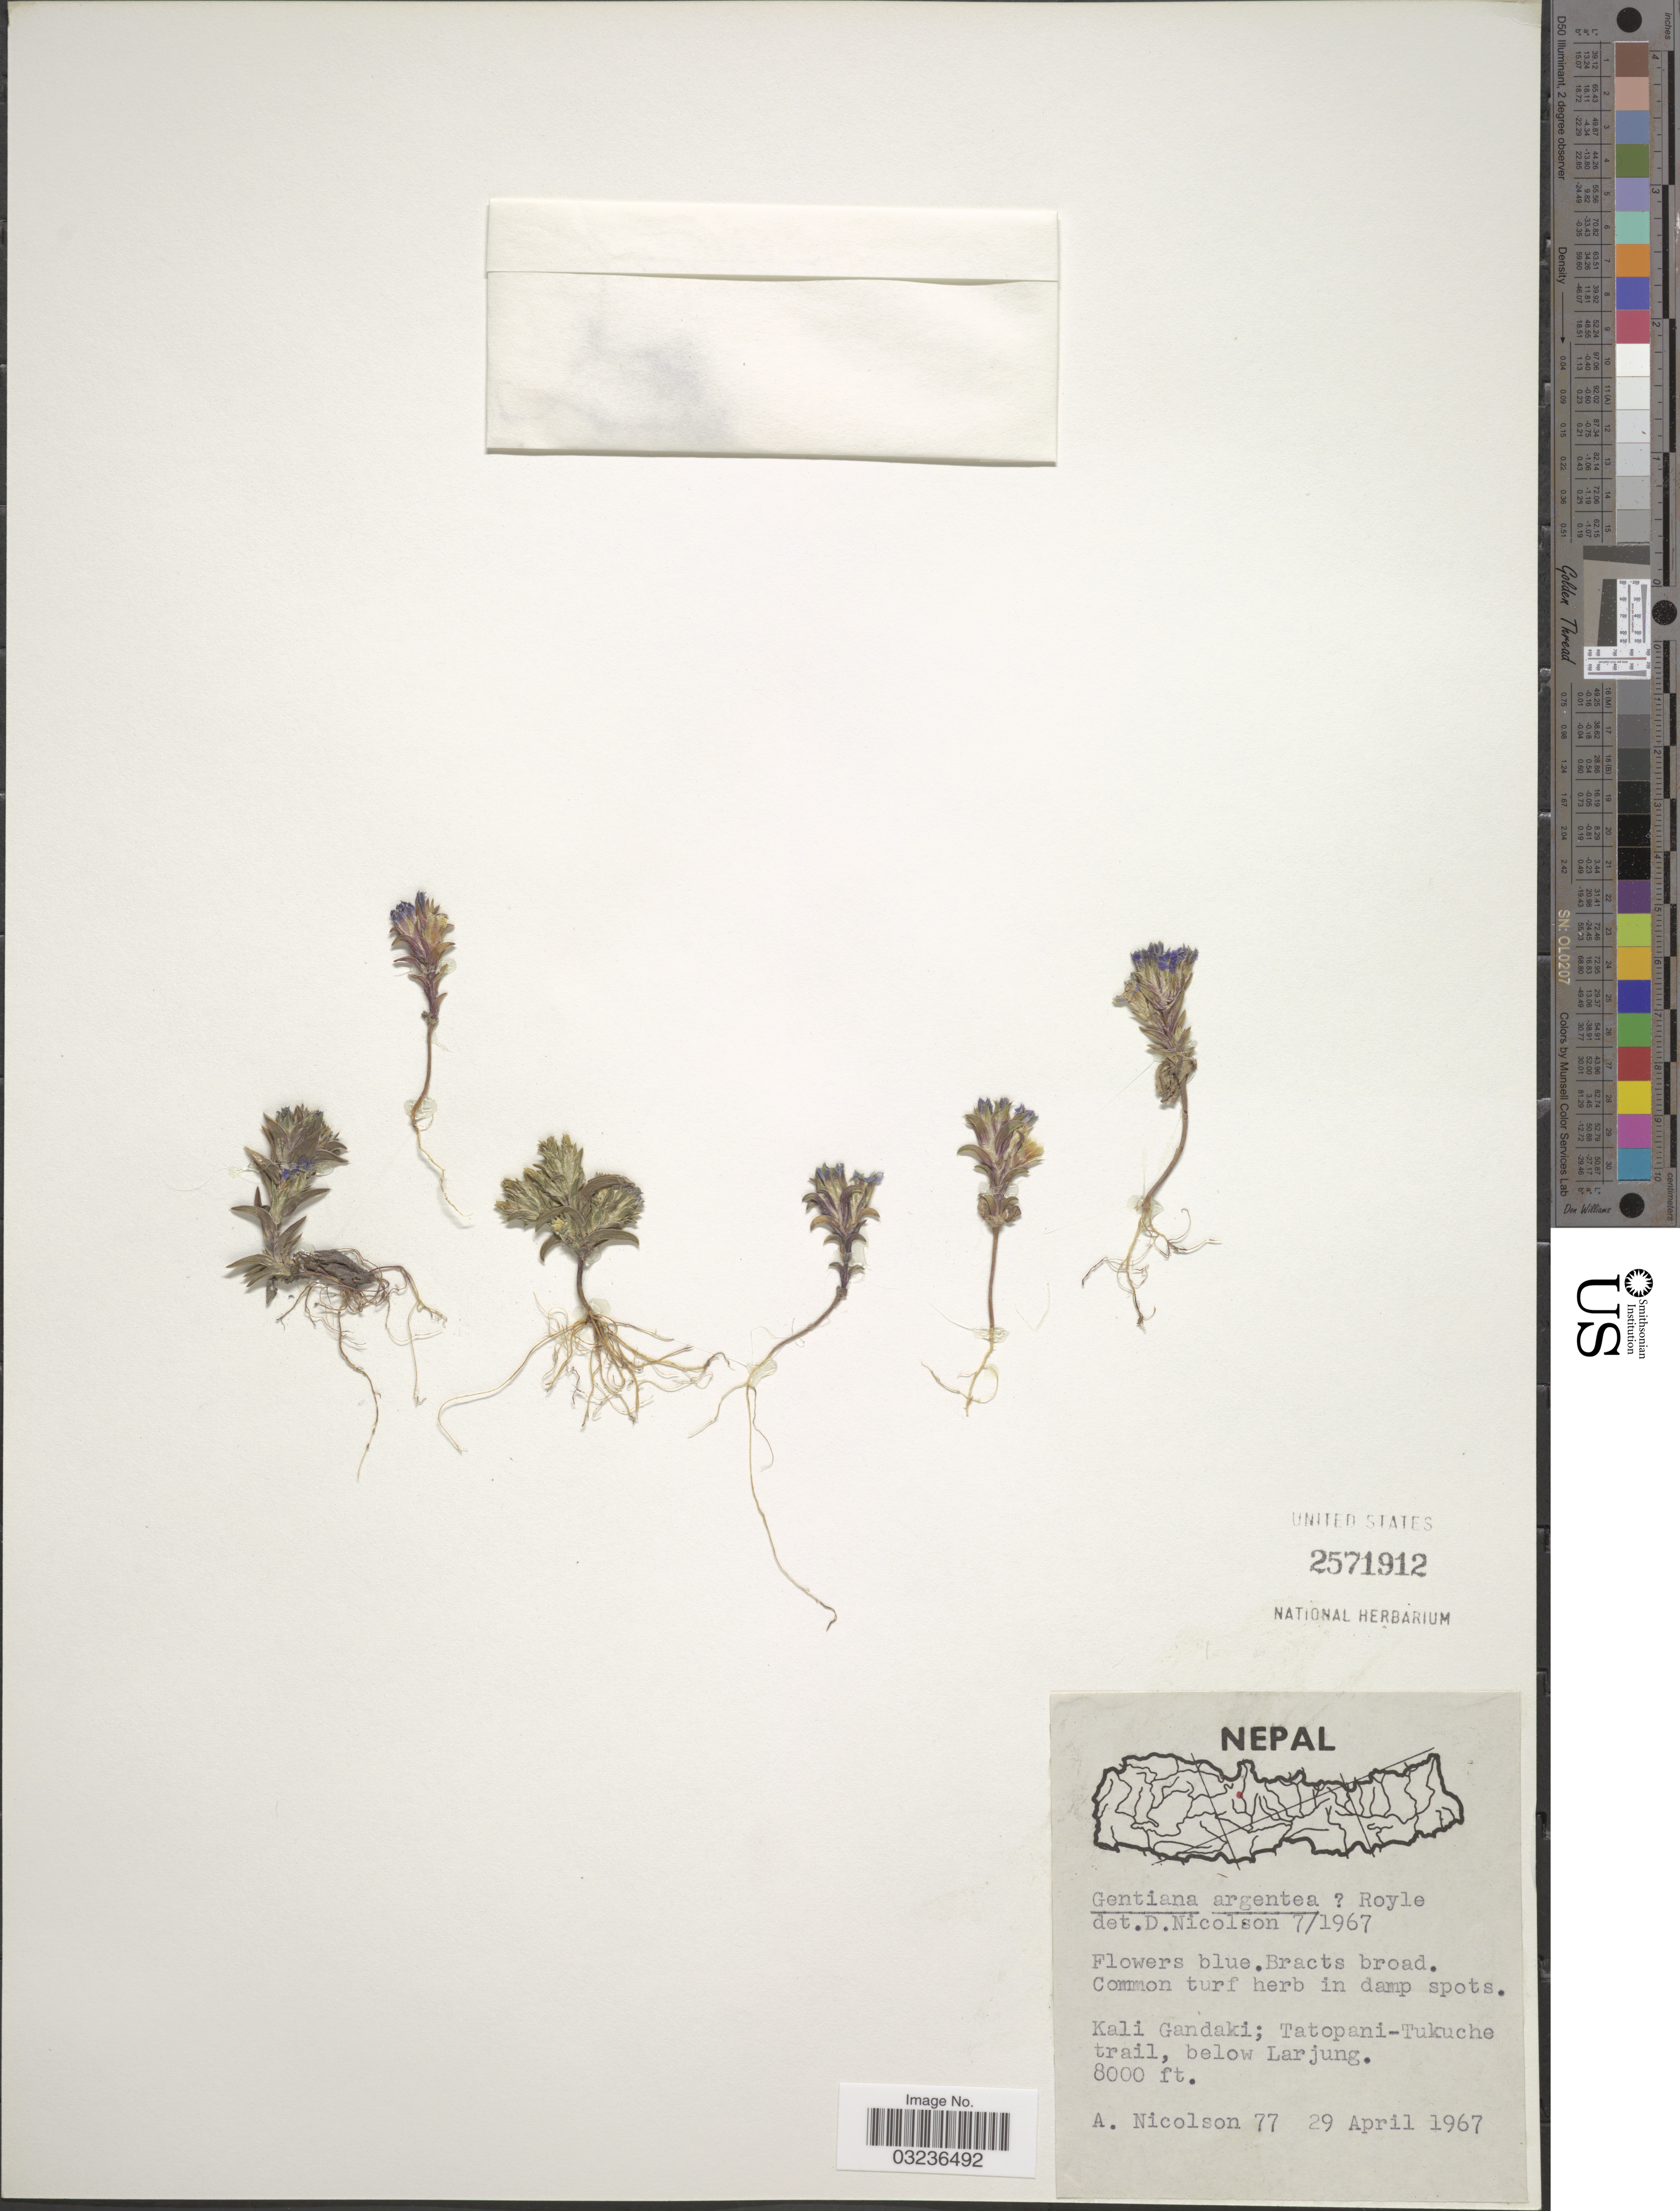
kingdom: Plantae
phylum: Tracheophyta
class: Magnoliopsida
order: Gentianales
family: Gentianaceae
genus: Gentiana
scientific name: Gentiana argentea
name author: (D. Don) Griseb.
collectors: A. C. Nicolson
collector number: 77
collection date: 1967-04-29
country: Nepal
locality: Kali Gandaki; Tatopani-Tukuche trail, below Larjung.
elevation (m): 2438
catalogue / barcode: US 2571912